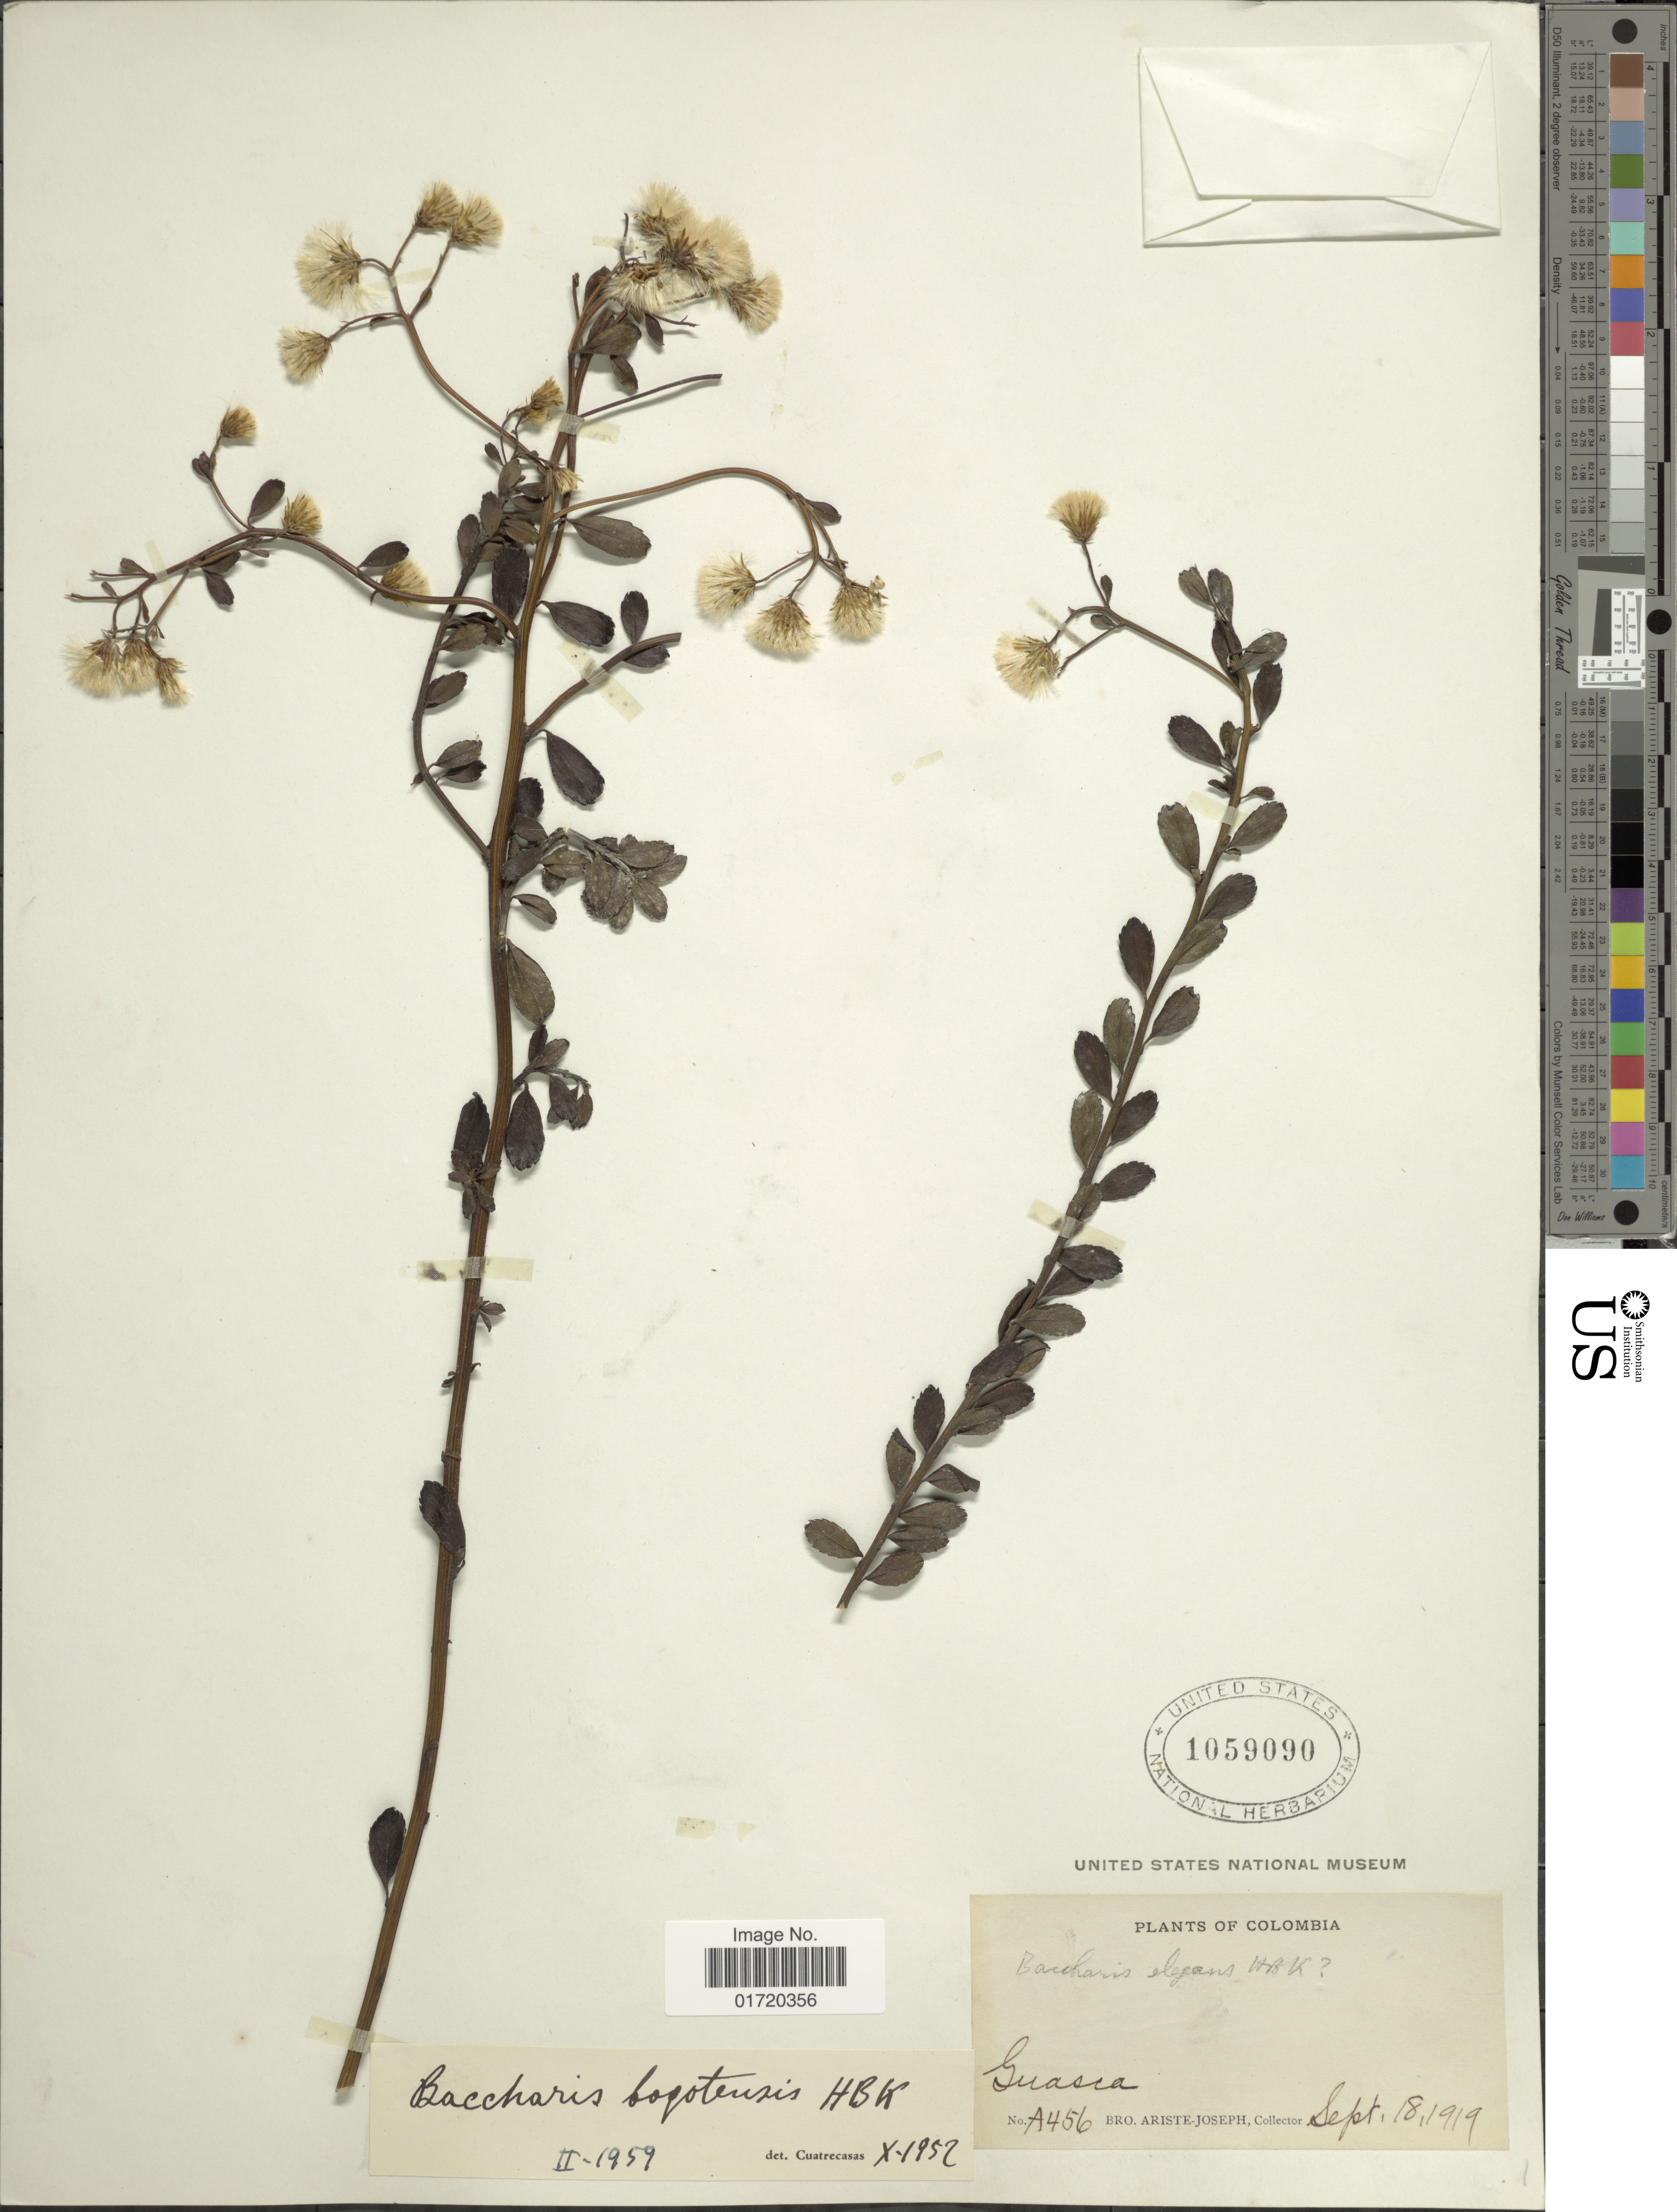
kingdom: Plantae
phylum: Tracheophyta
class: Magnoliopsida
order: Asterales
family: Asteraceae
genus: Baccharis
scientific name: Baccharis bogotensis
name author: Kunth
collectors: Bro. Ariste-Joseph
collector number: A456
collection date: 1919-09-18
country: Colombia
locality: Guasca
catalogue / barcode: US 1059090